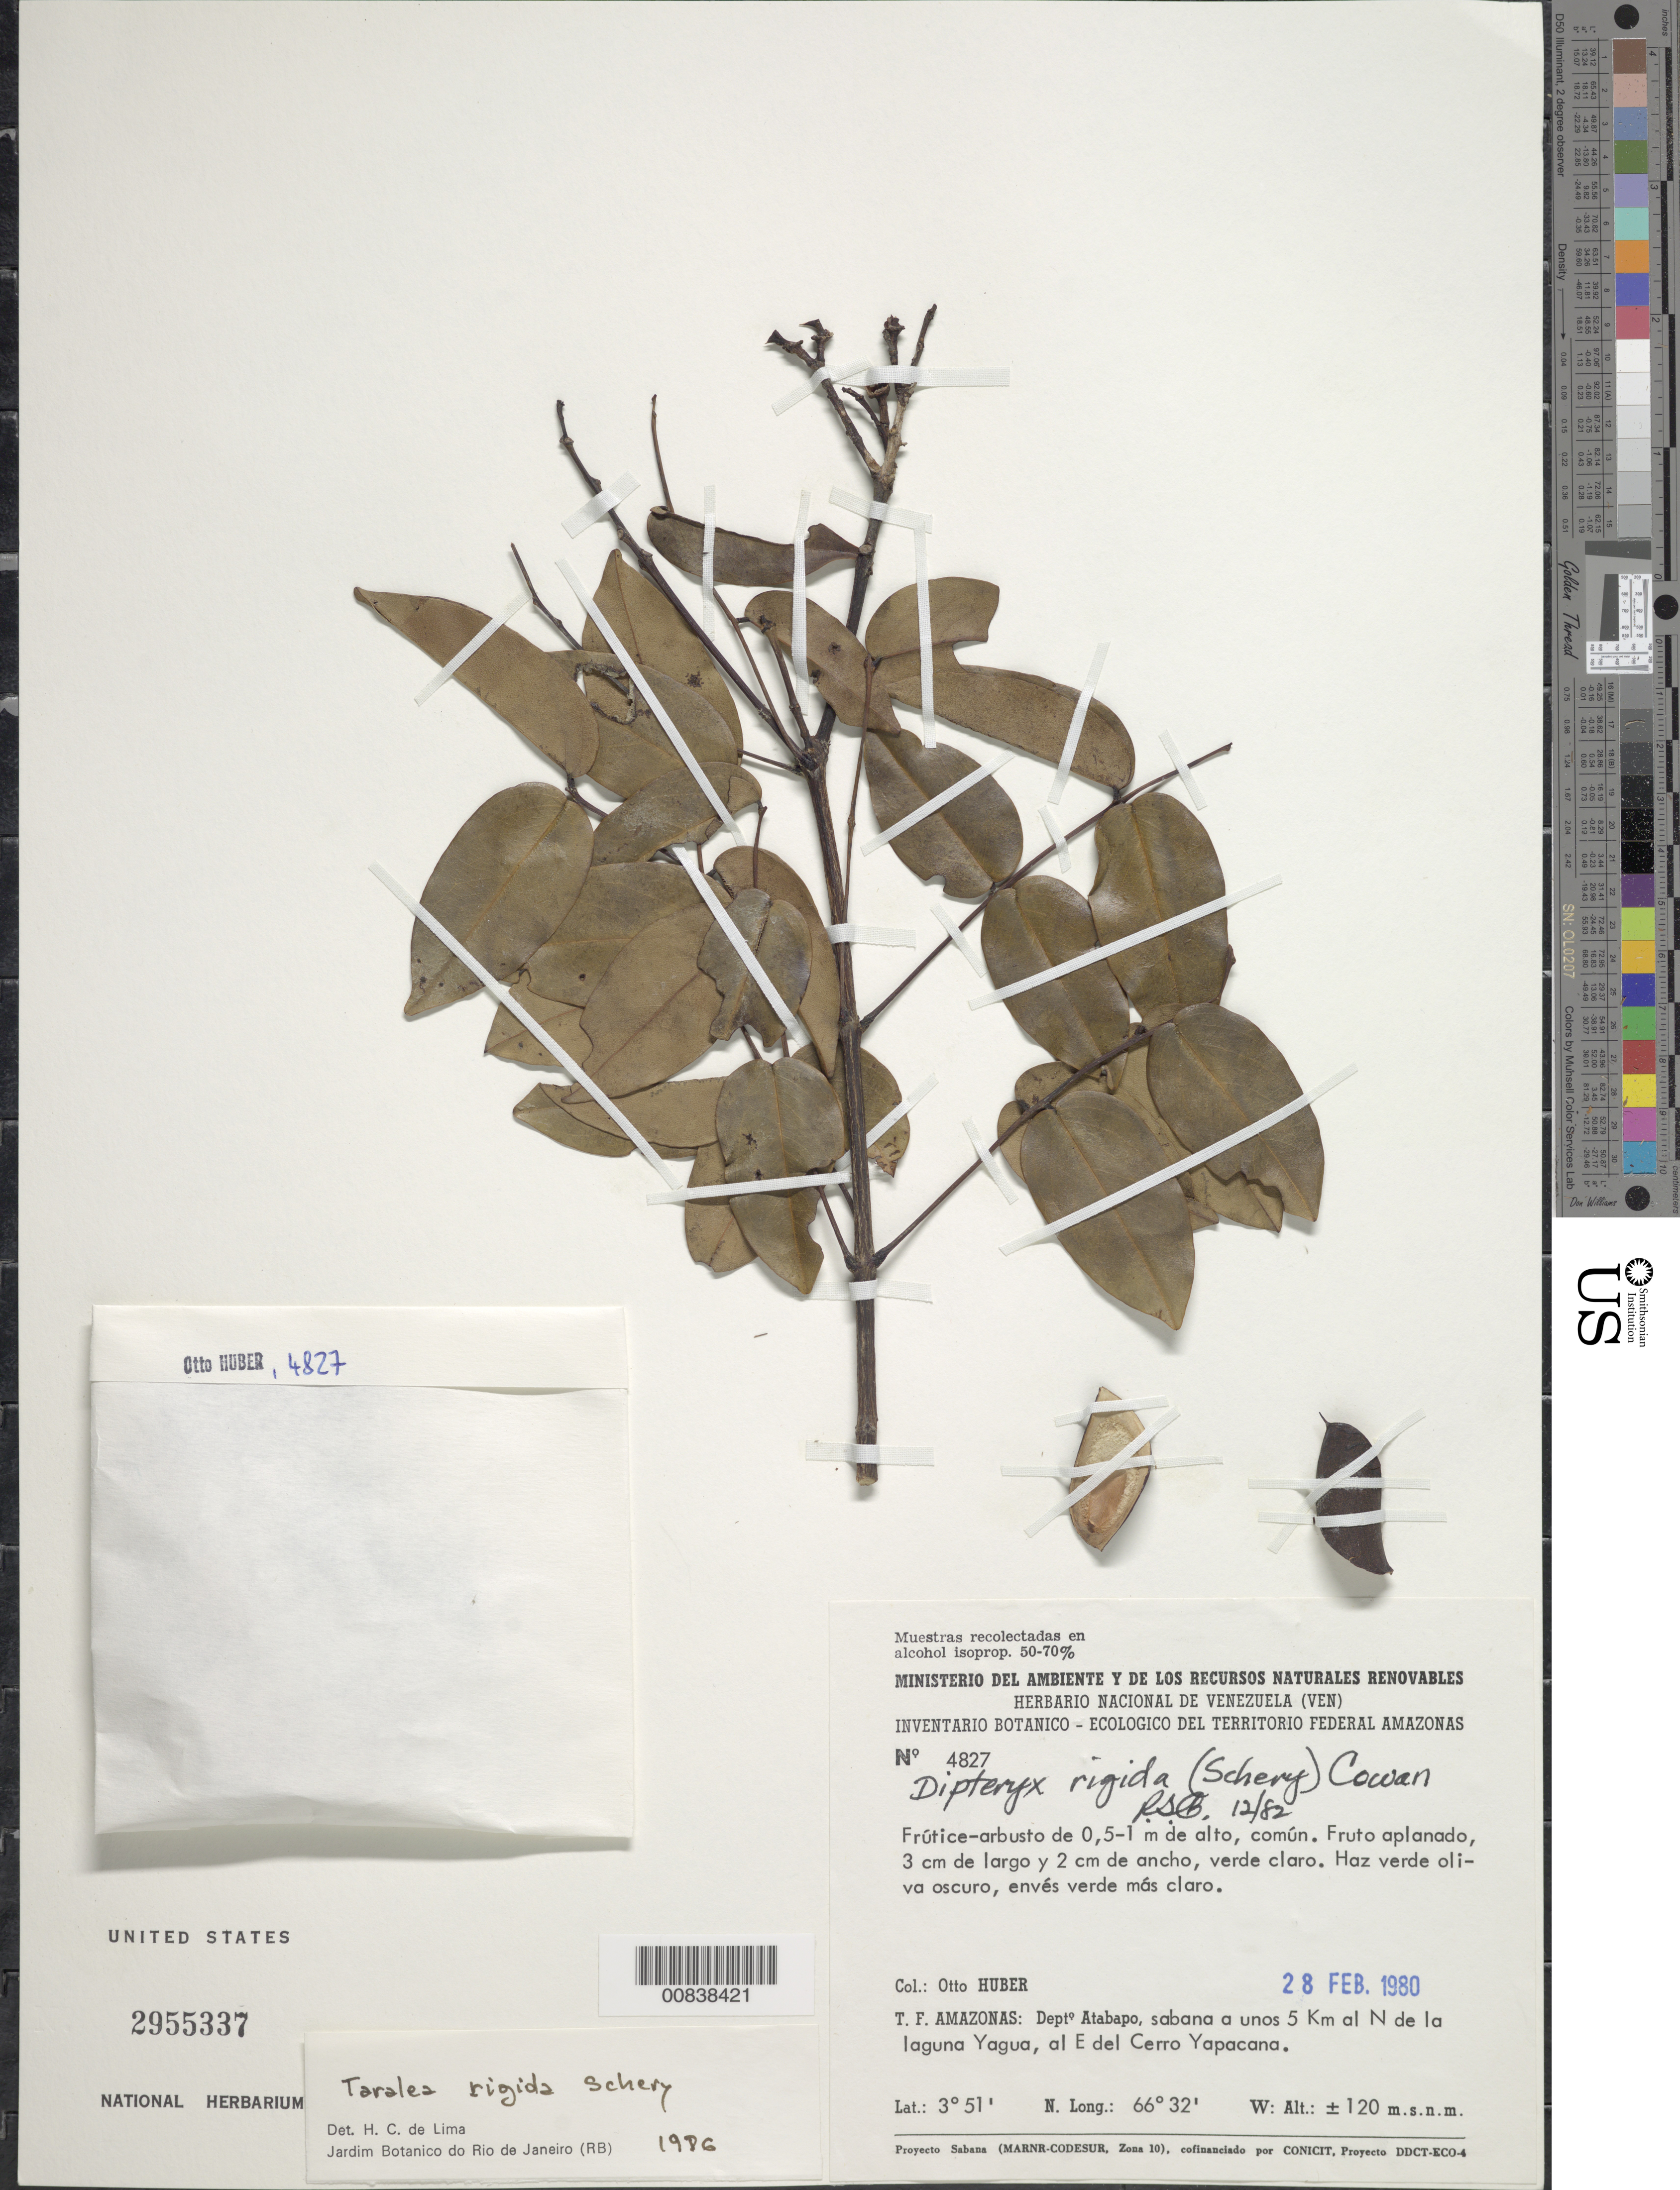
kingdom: Plantae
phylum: Tracheophyta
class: Magnoliopsida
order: Fabales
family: Fabaceae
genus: Taralea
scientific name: Taralea rigida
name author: Schery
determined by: Lima, H. C. de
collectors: O. Huber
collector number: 4827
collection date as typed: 28-Feb-80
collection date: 1980-02-28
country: Venezuela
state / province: Amazonas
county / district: Atabapo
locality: Yagua, 5 km al N de la laguna, al E del Cerro Yapacána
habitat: Sabana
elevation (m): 120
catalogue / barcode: US 2955337